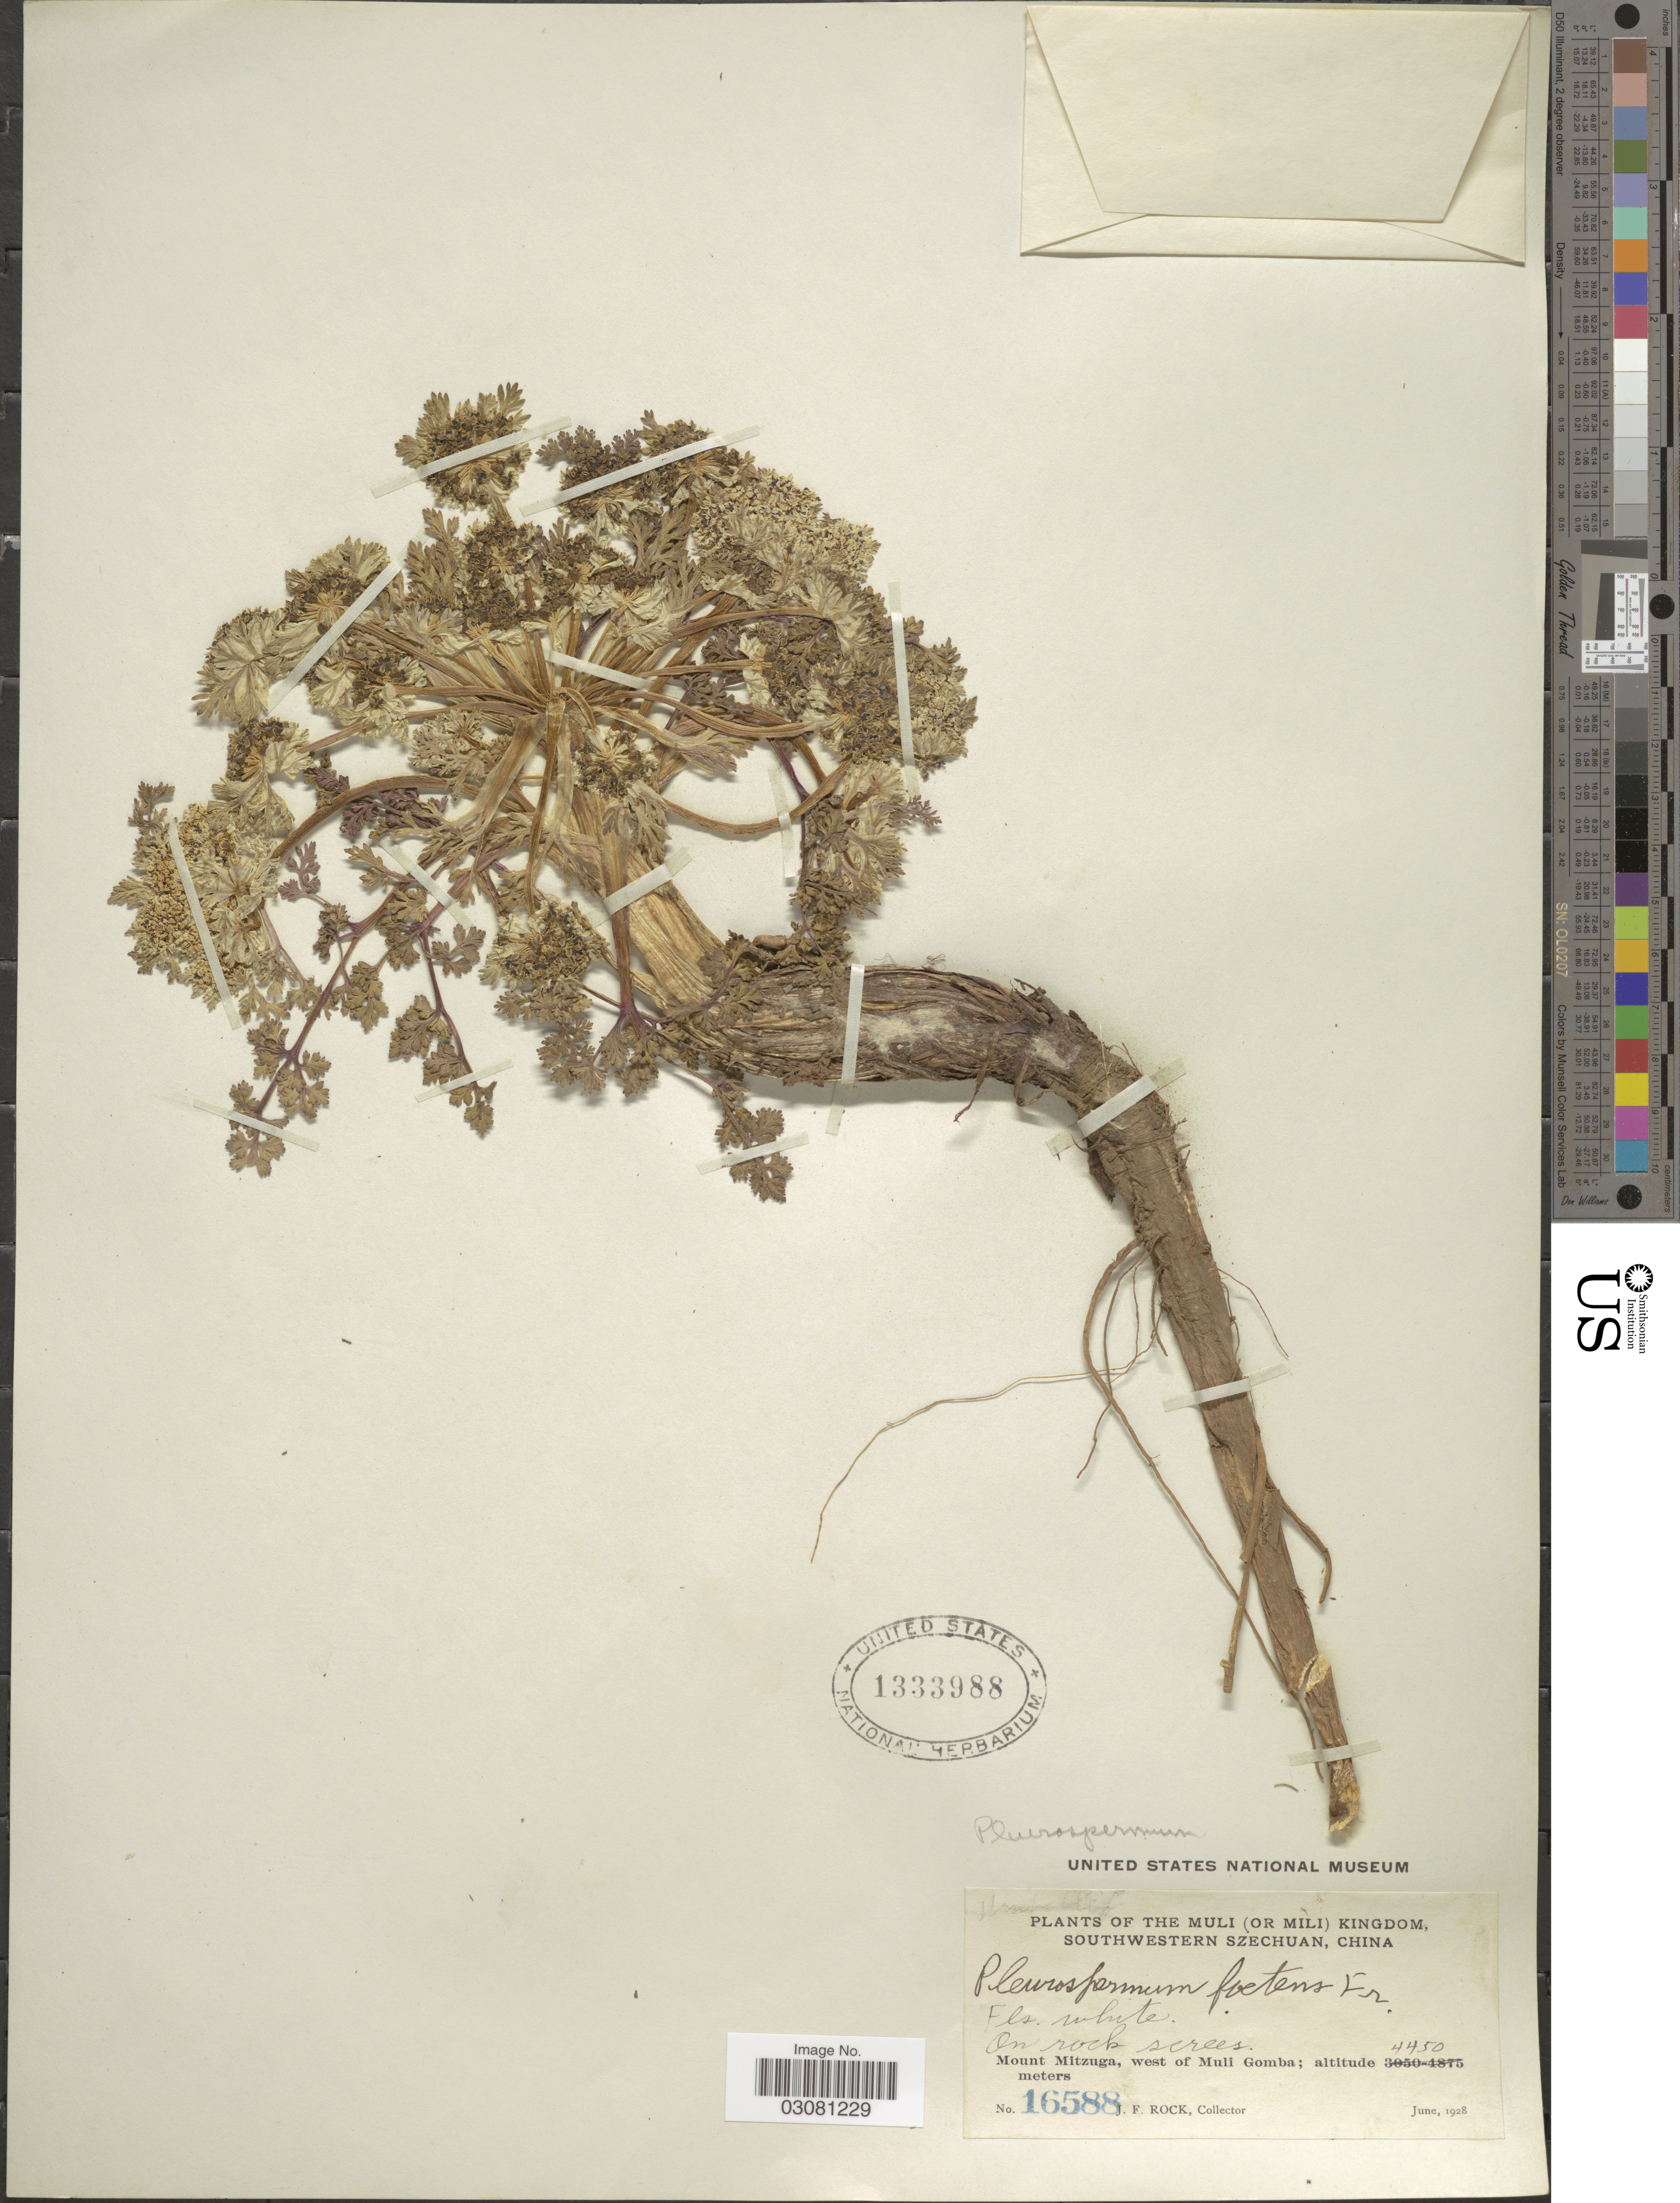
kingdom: Plantae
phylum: Tracheophyta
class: Magnoliopsida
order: Apiales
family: Apiaceae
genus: Pleurospermum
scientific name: Pleurospermum foetens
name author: Franch.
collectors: J. Rock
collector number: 16588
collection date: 1928-06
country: China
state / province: Sichuan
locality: The Muli (or Mili) Kingdom, Southwestern Szechuan. Mount Mitzuga, west of Muli Gomba.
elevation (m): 4450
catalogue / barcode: US 1333988